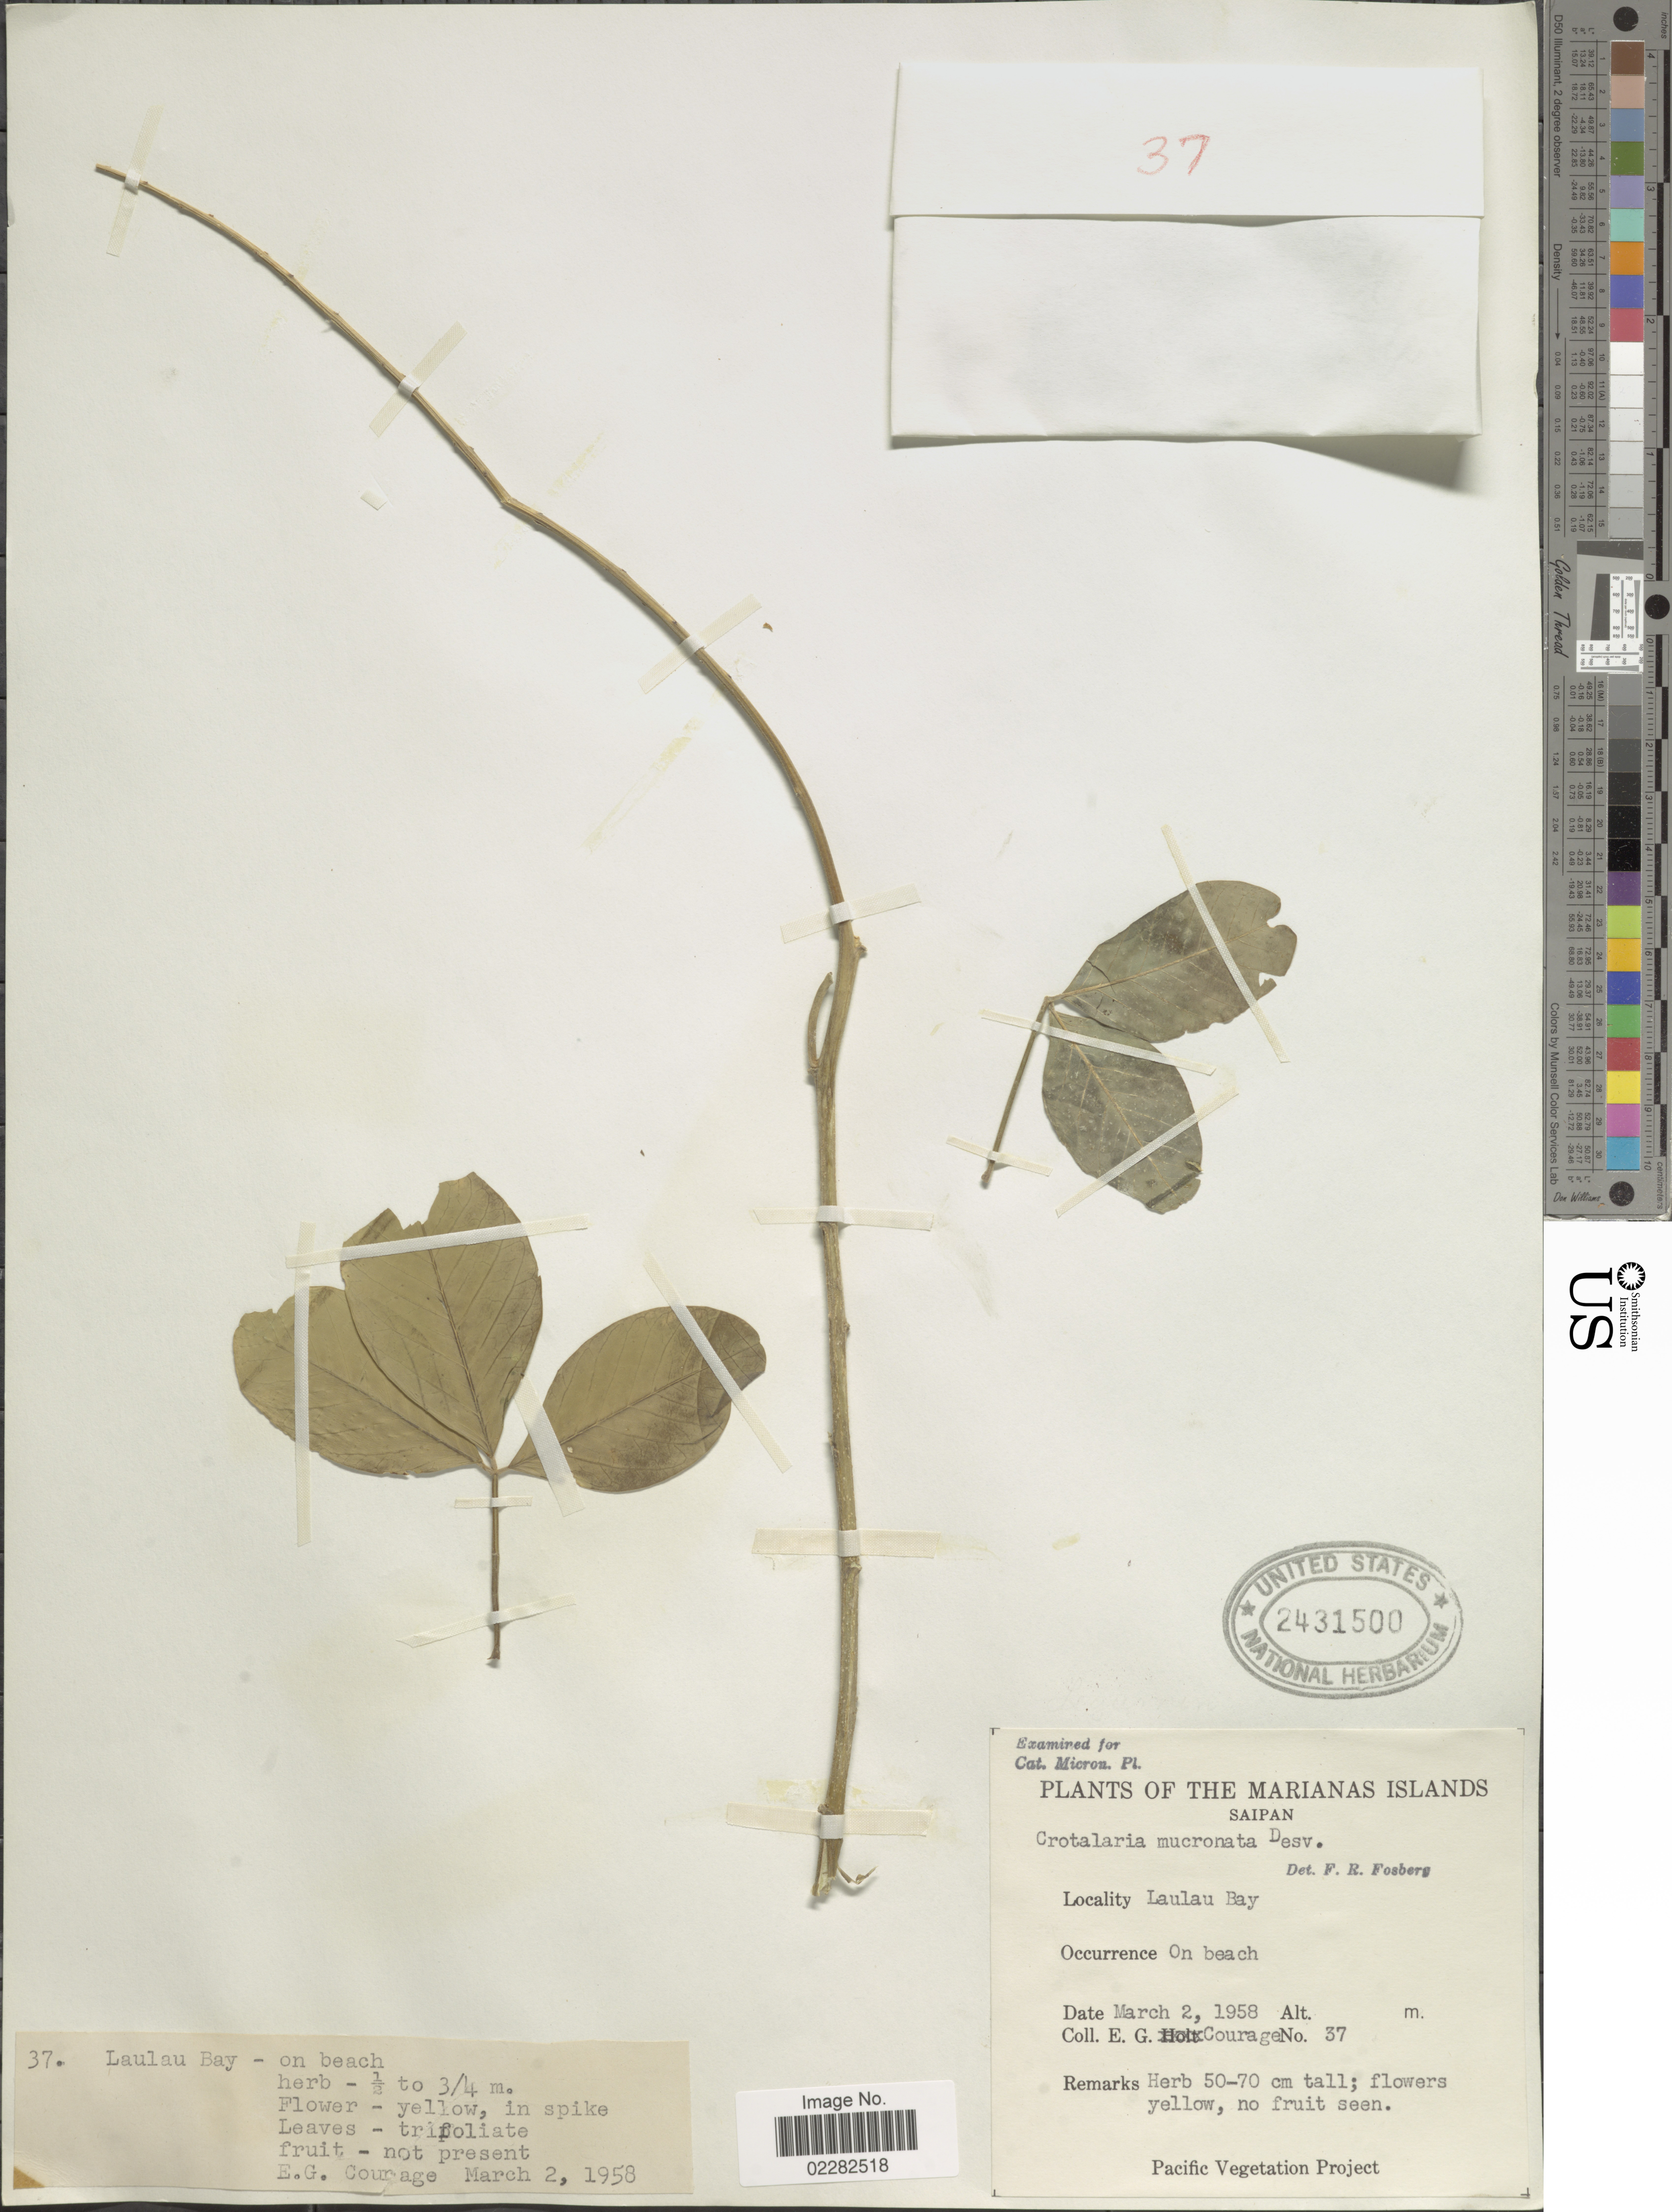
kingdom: Plantae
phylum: Tracheophyta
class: Magnoliopsida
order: Fabales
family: Fabaceae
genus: Crotalaria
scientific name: Crotalaria pallida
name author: Aiton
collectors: E. Courage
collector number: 37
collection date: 1958-03-02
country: Northern Mariana Islands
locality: Saipan, Laulau Bay, on beach.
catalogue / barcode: US 2431500